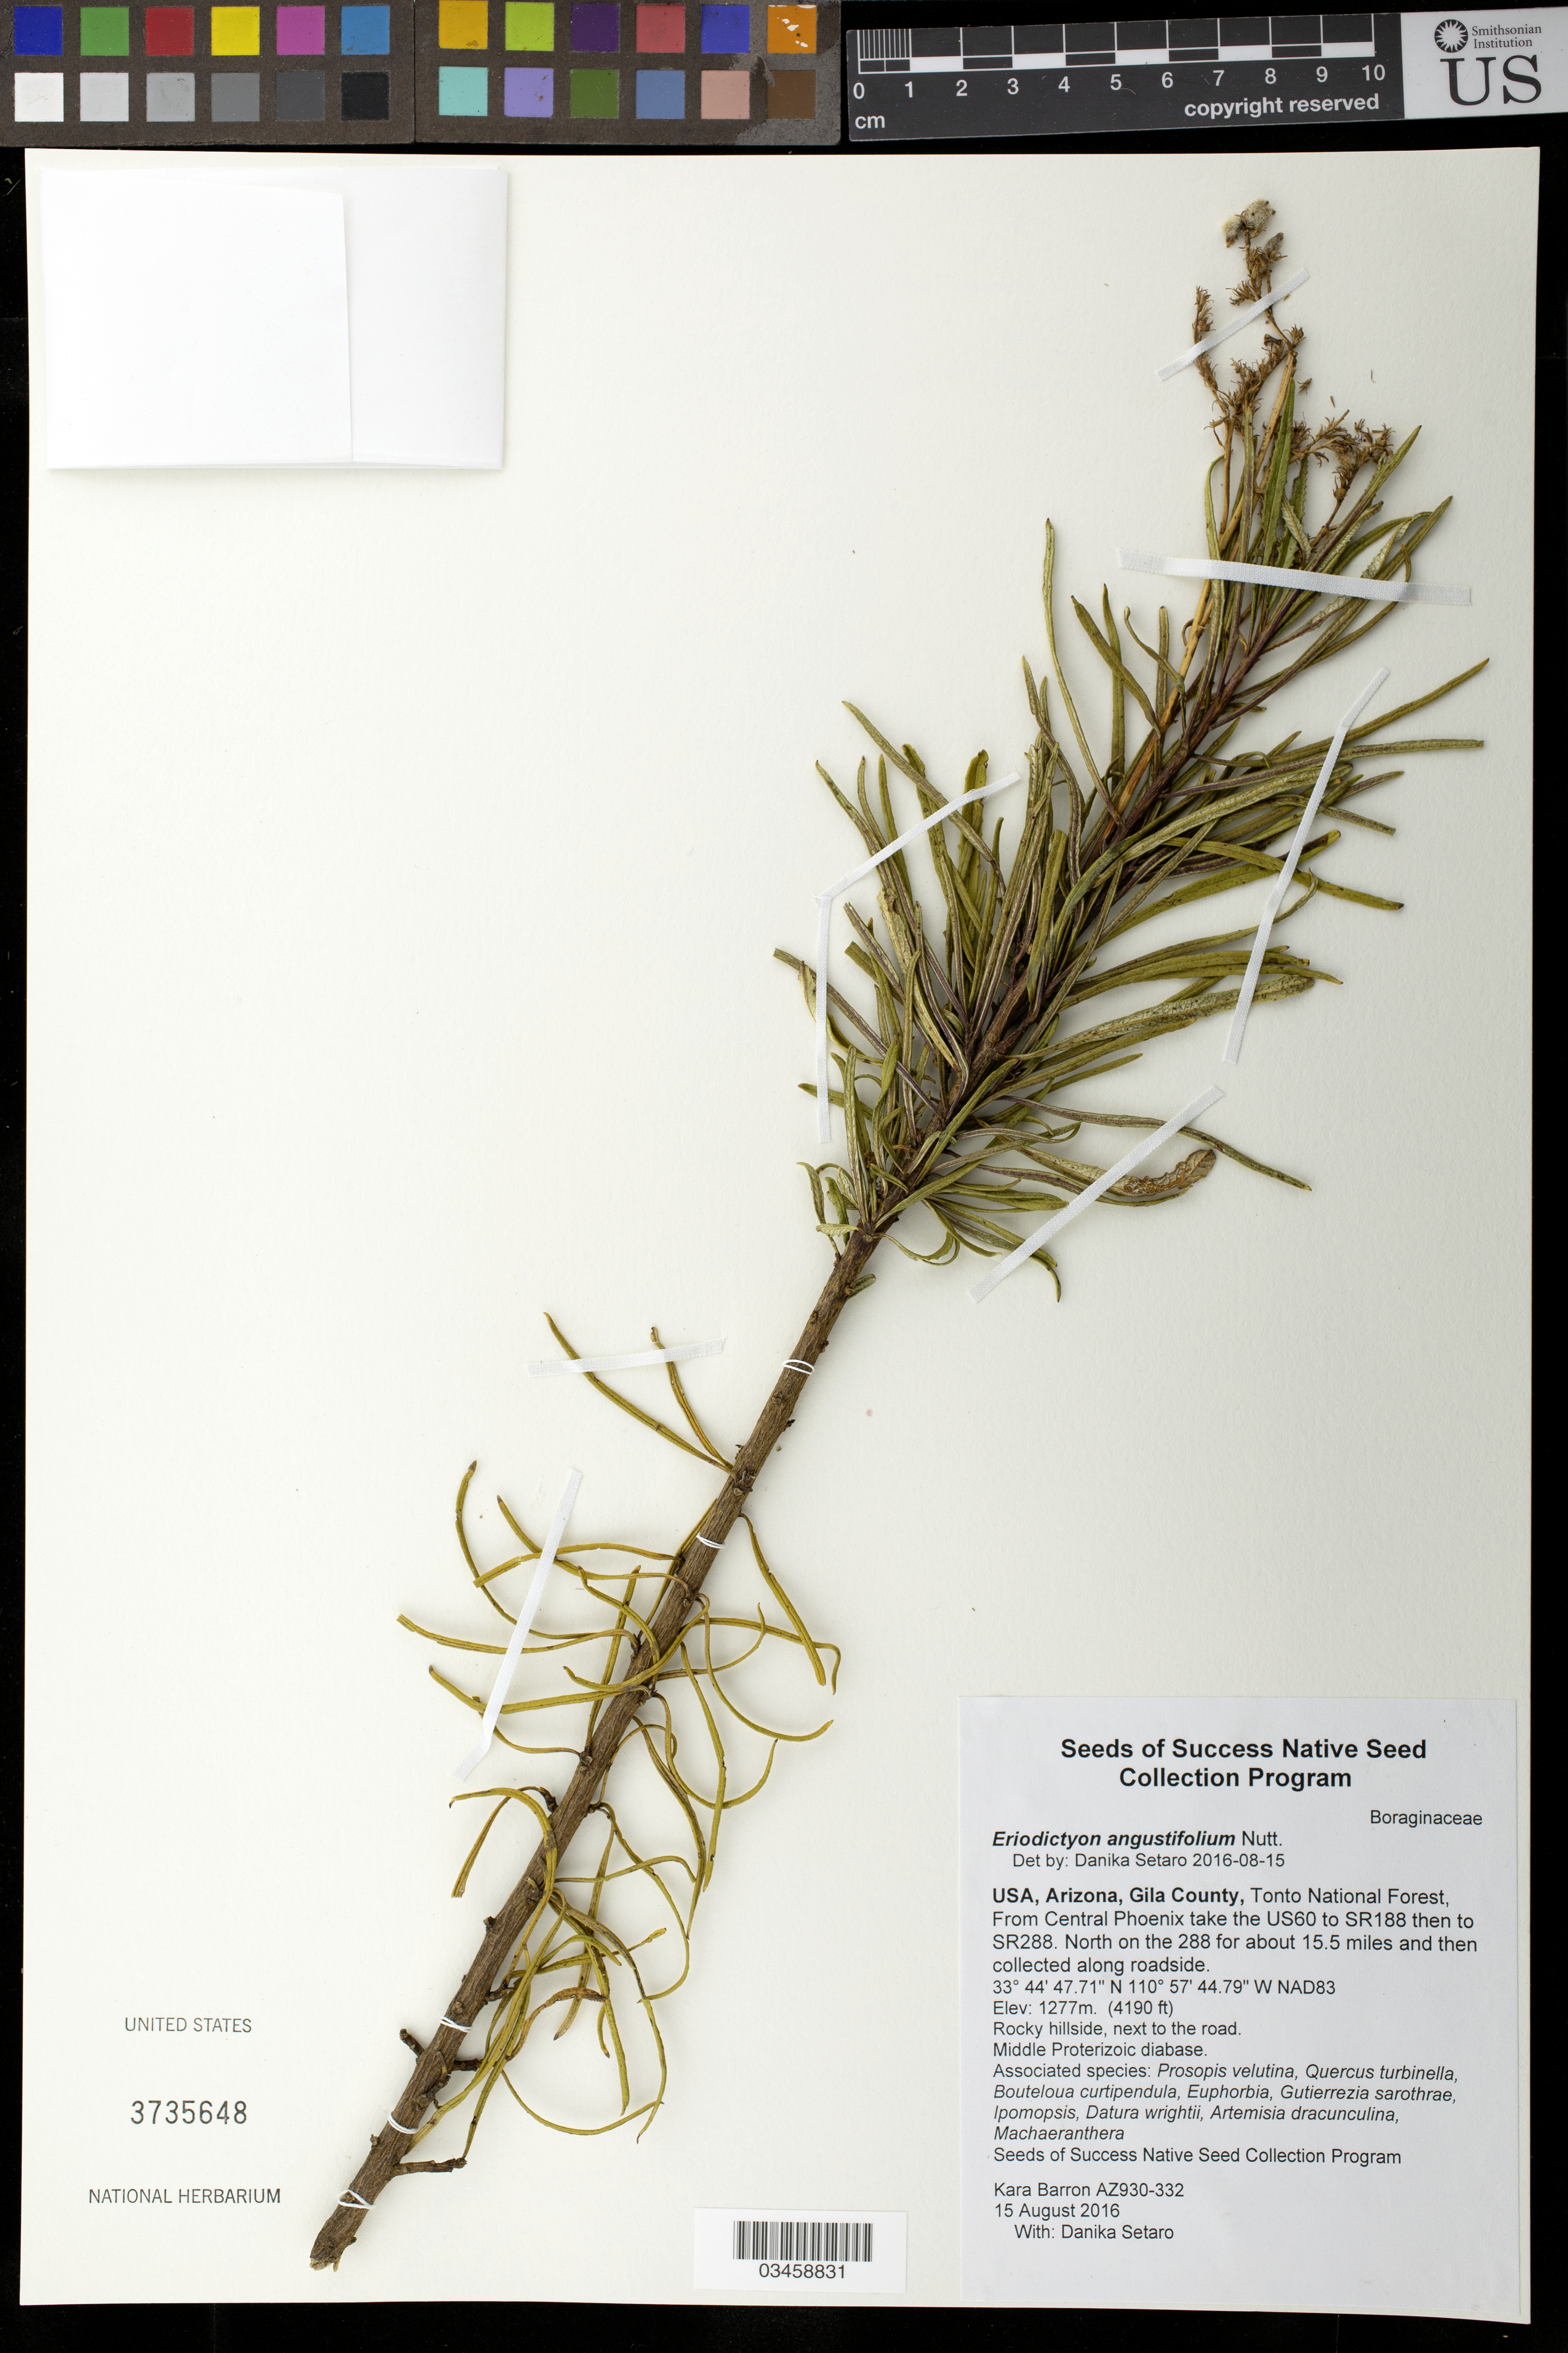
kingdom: Plantae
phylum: Tracheophyta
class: Magnoliopsida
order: Boraginales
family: Namaceae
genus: Eriodictyon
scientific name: Eriodictyon angustifolium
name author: Nutt.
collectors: K. Barron & D. Setaro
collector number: AZ930-332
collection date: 2016-08-15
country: United States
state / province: Arizona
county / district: Gila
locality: Tonto National Forest, from Central Phoenix take US60 to SR188 to SR288, north on the SR288 for about 15.5 mi.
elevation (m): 1277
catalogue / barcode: US 3735648